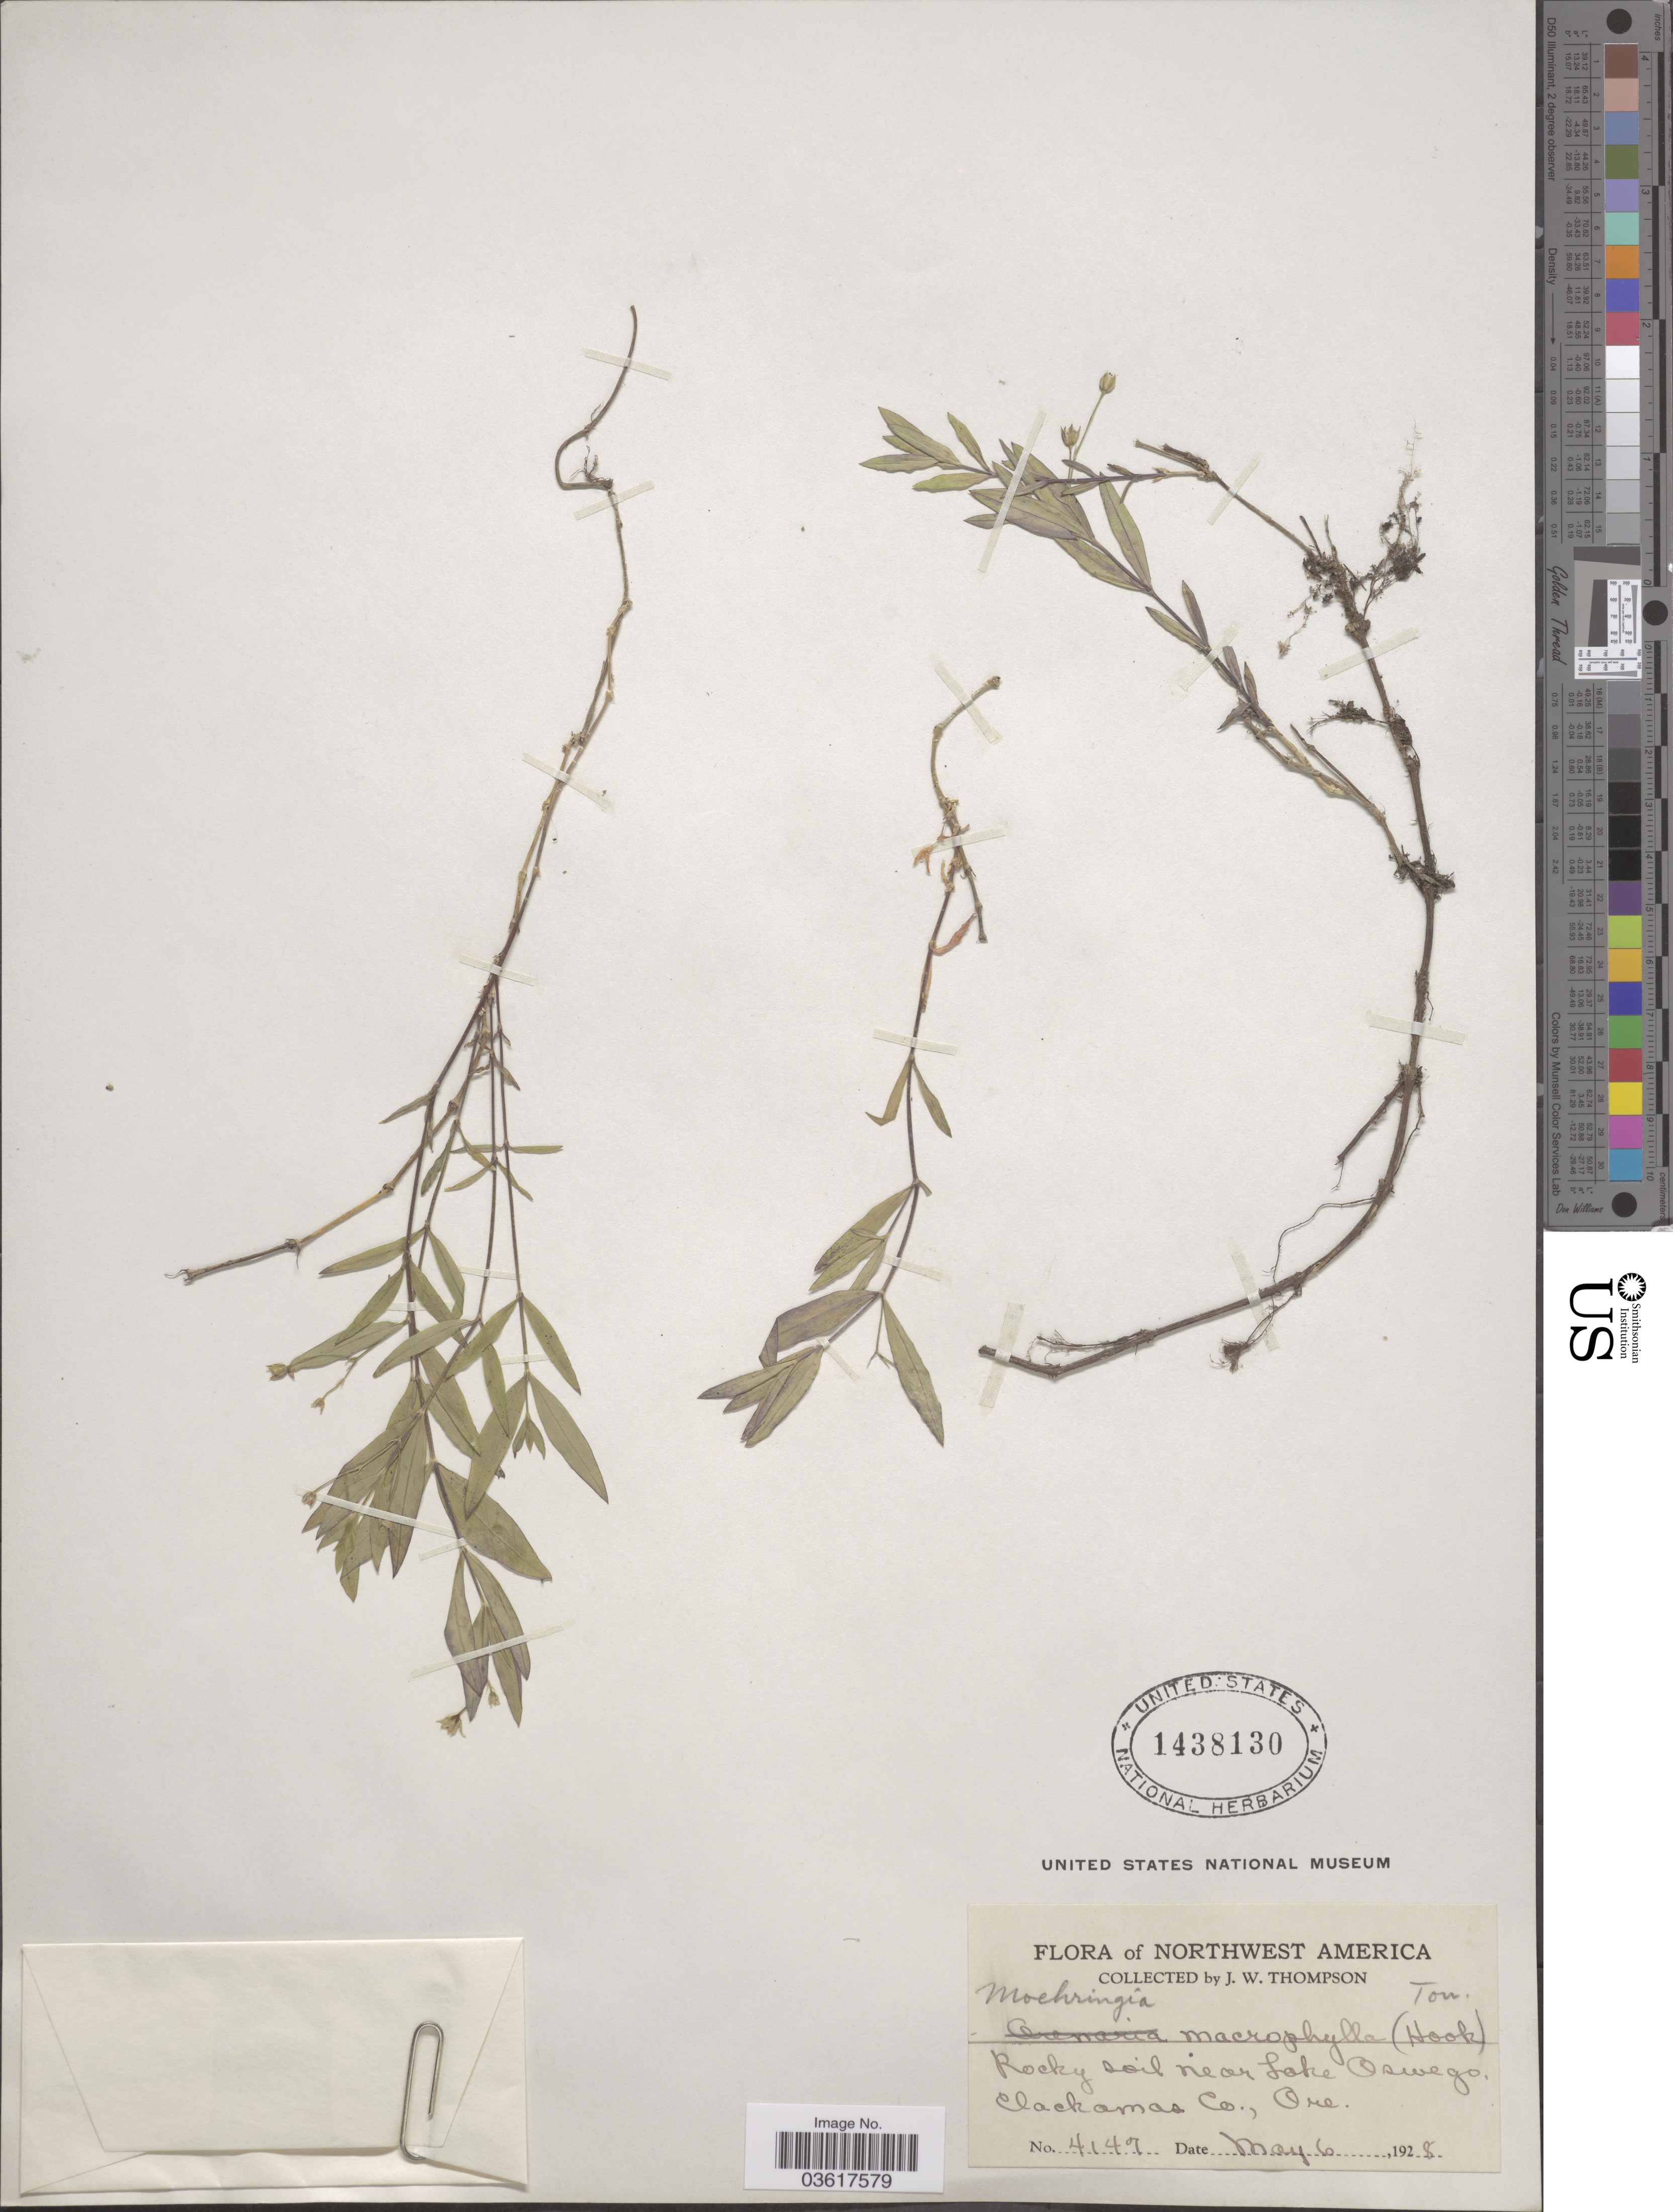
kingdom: Plantae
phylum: Tracheophyta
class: Magnoliopsida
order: Caryophyllales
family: Caryophyllaceae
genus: Moehringia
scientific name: Moehringia macrophylla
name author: (Hook.) Fenzl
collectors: J. Thompson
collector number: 4147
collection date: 1928-05-06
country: United States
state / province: Oregon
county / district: Clackamas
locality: Northwest America. Rocky soil near Lake Oswego, Clackamas Co.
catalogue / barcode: US 1438130